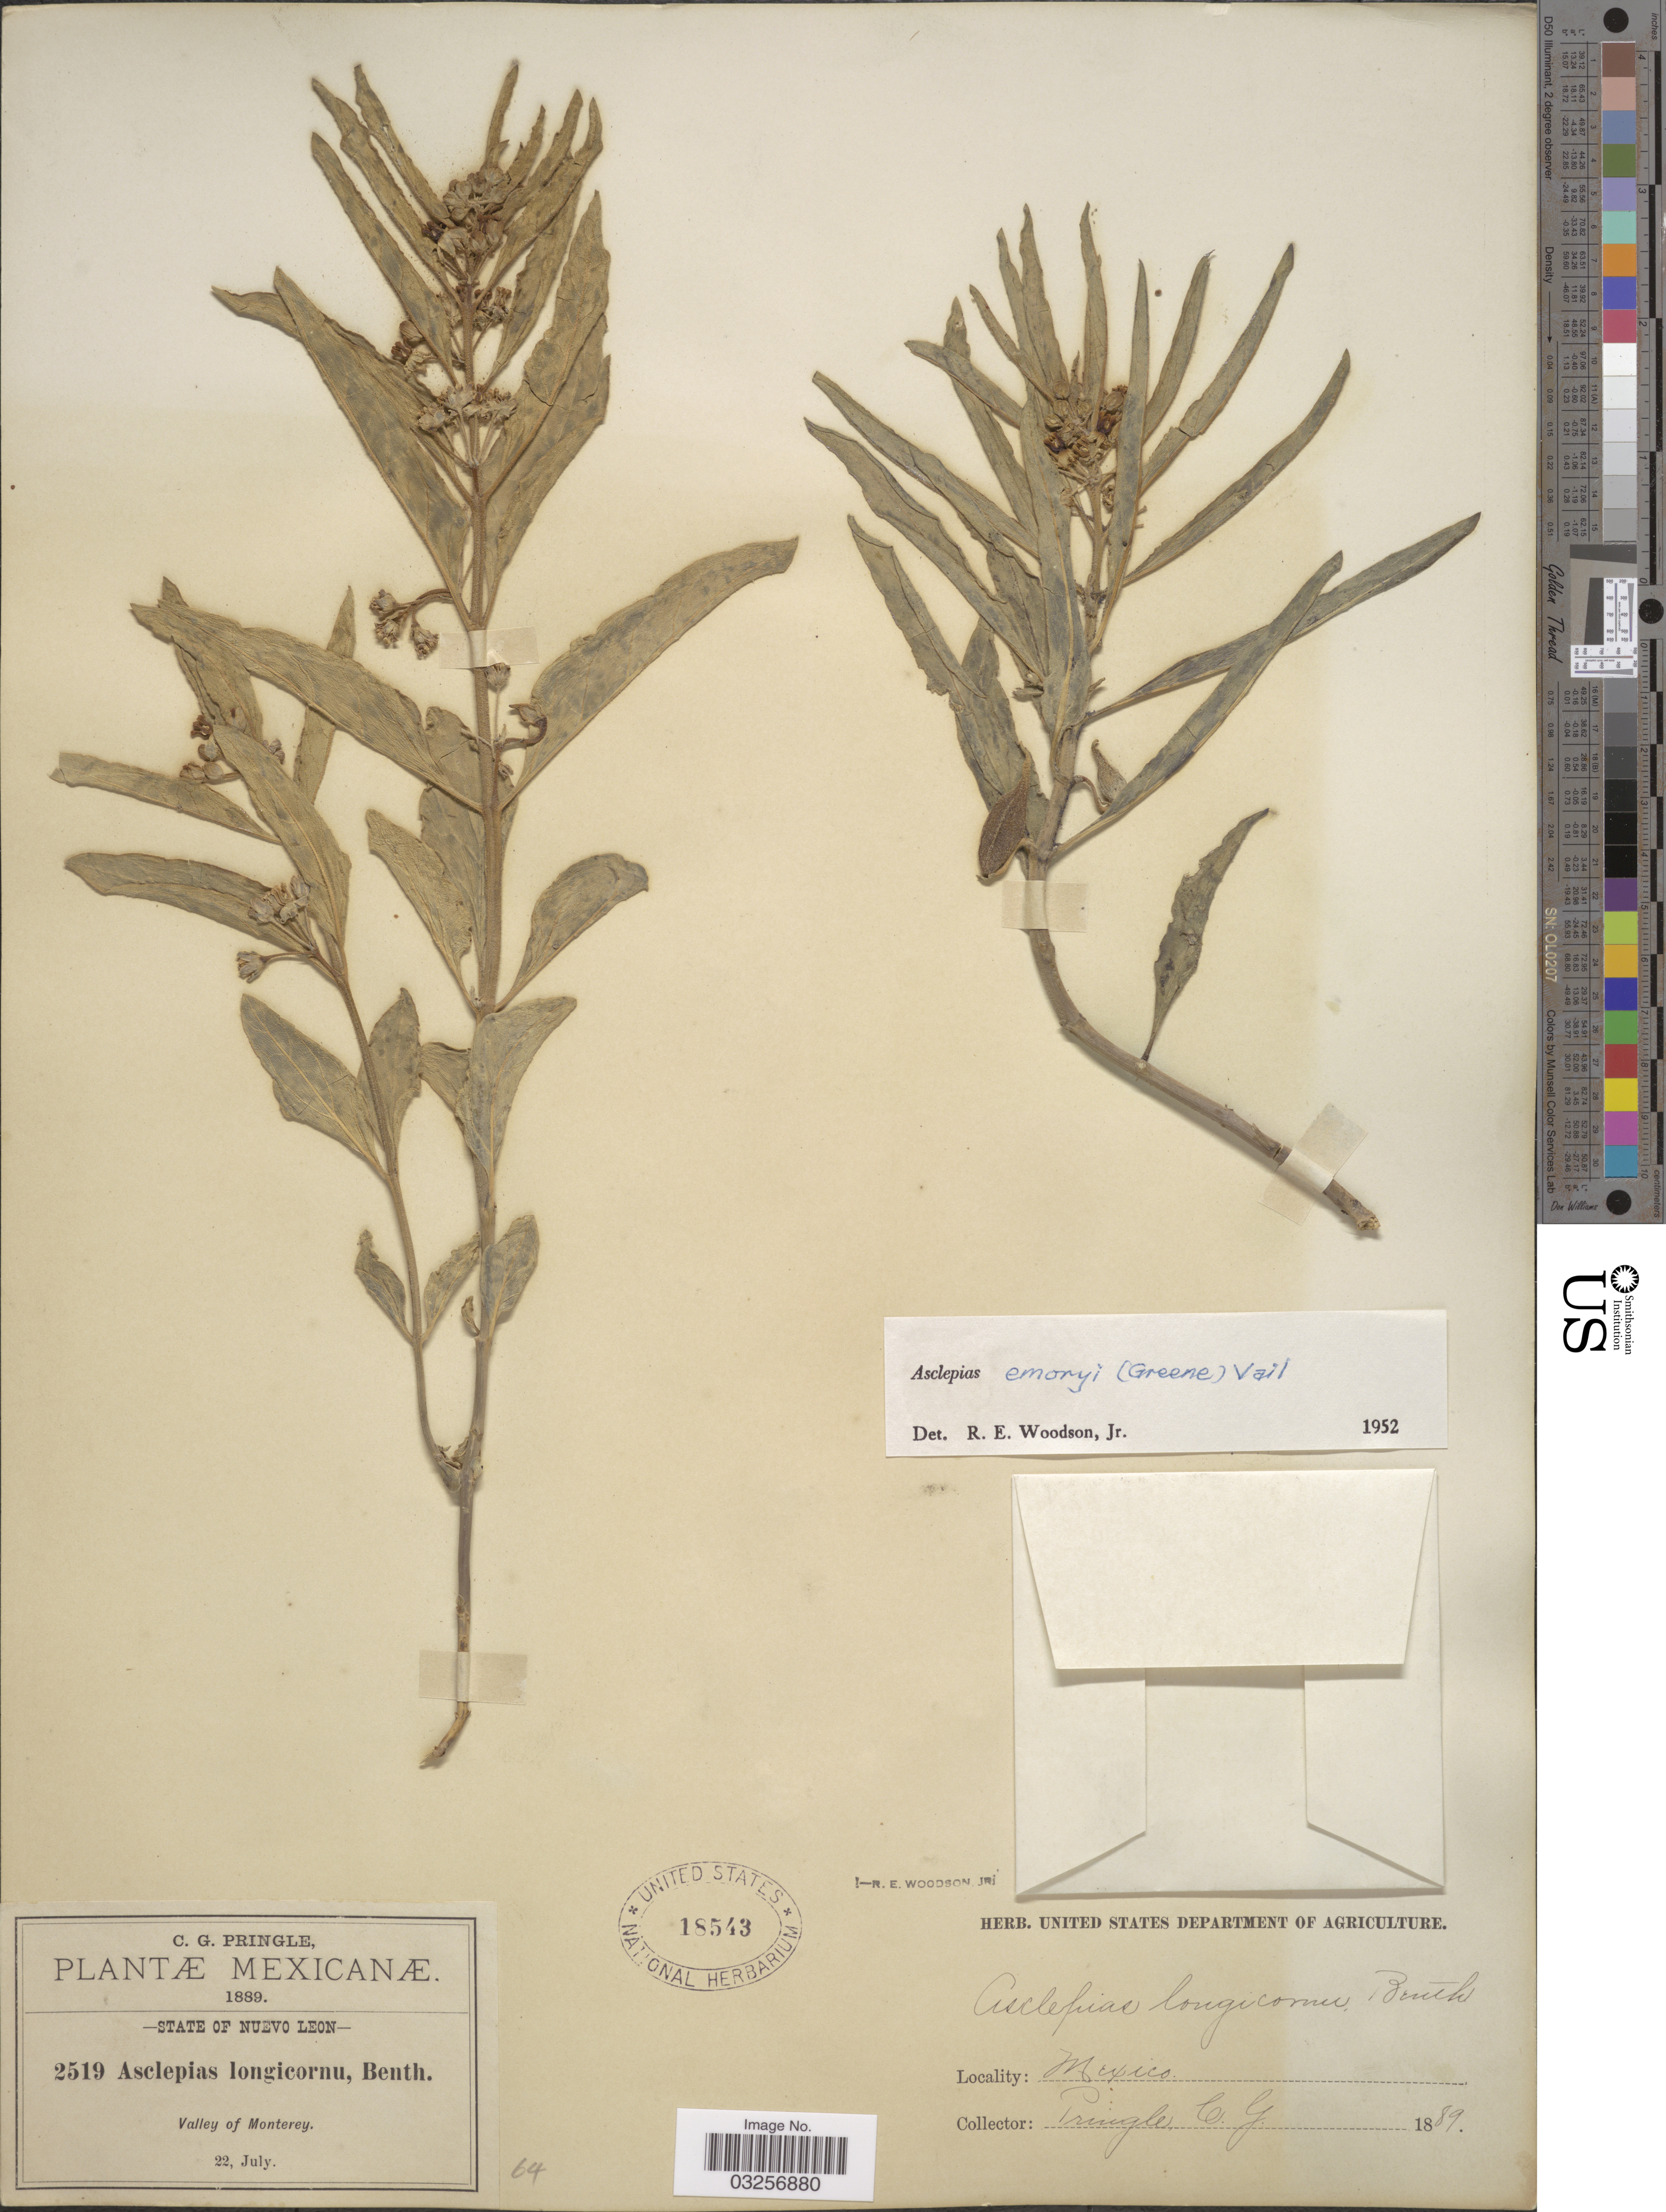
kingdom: Plantae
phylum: Tracheophyta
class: Magnoliopsida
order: Gentianales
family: Apocynaceae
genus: Asclepias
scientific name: Asclepias emoryi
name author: (Greene) Vail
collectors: C. G. Pringle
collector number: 2519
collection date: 1889-07-22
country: Mexico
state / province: Nuevo León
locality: Valley of Monterey.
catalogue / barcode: US 18543